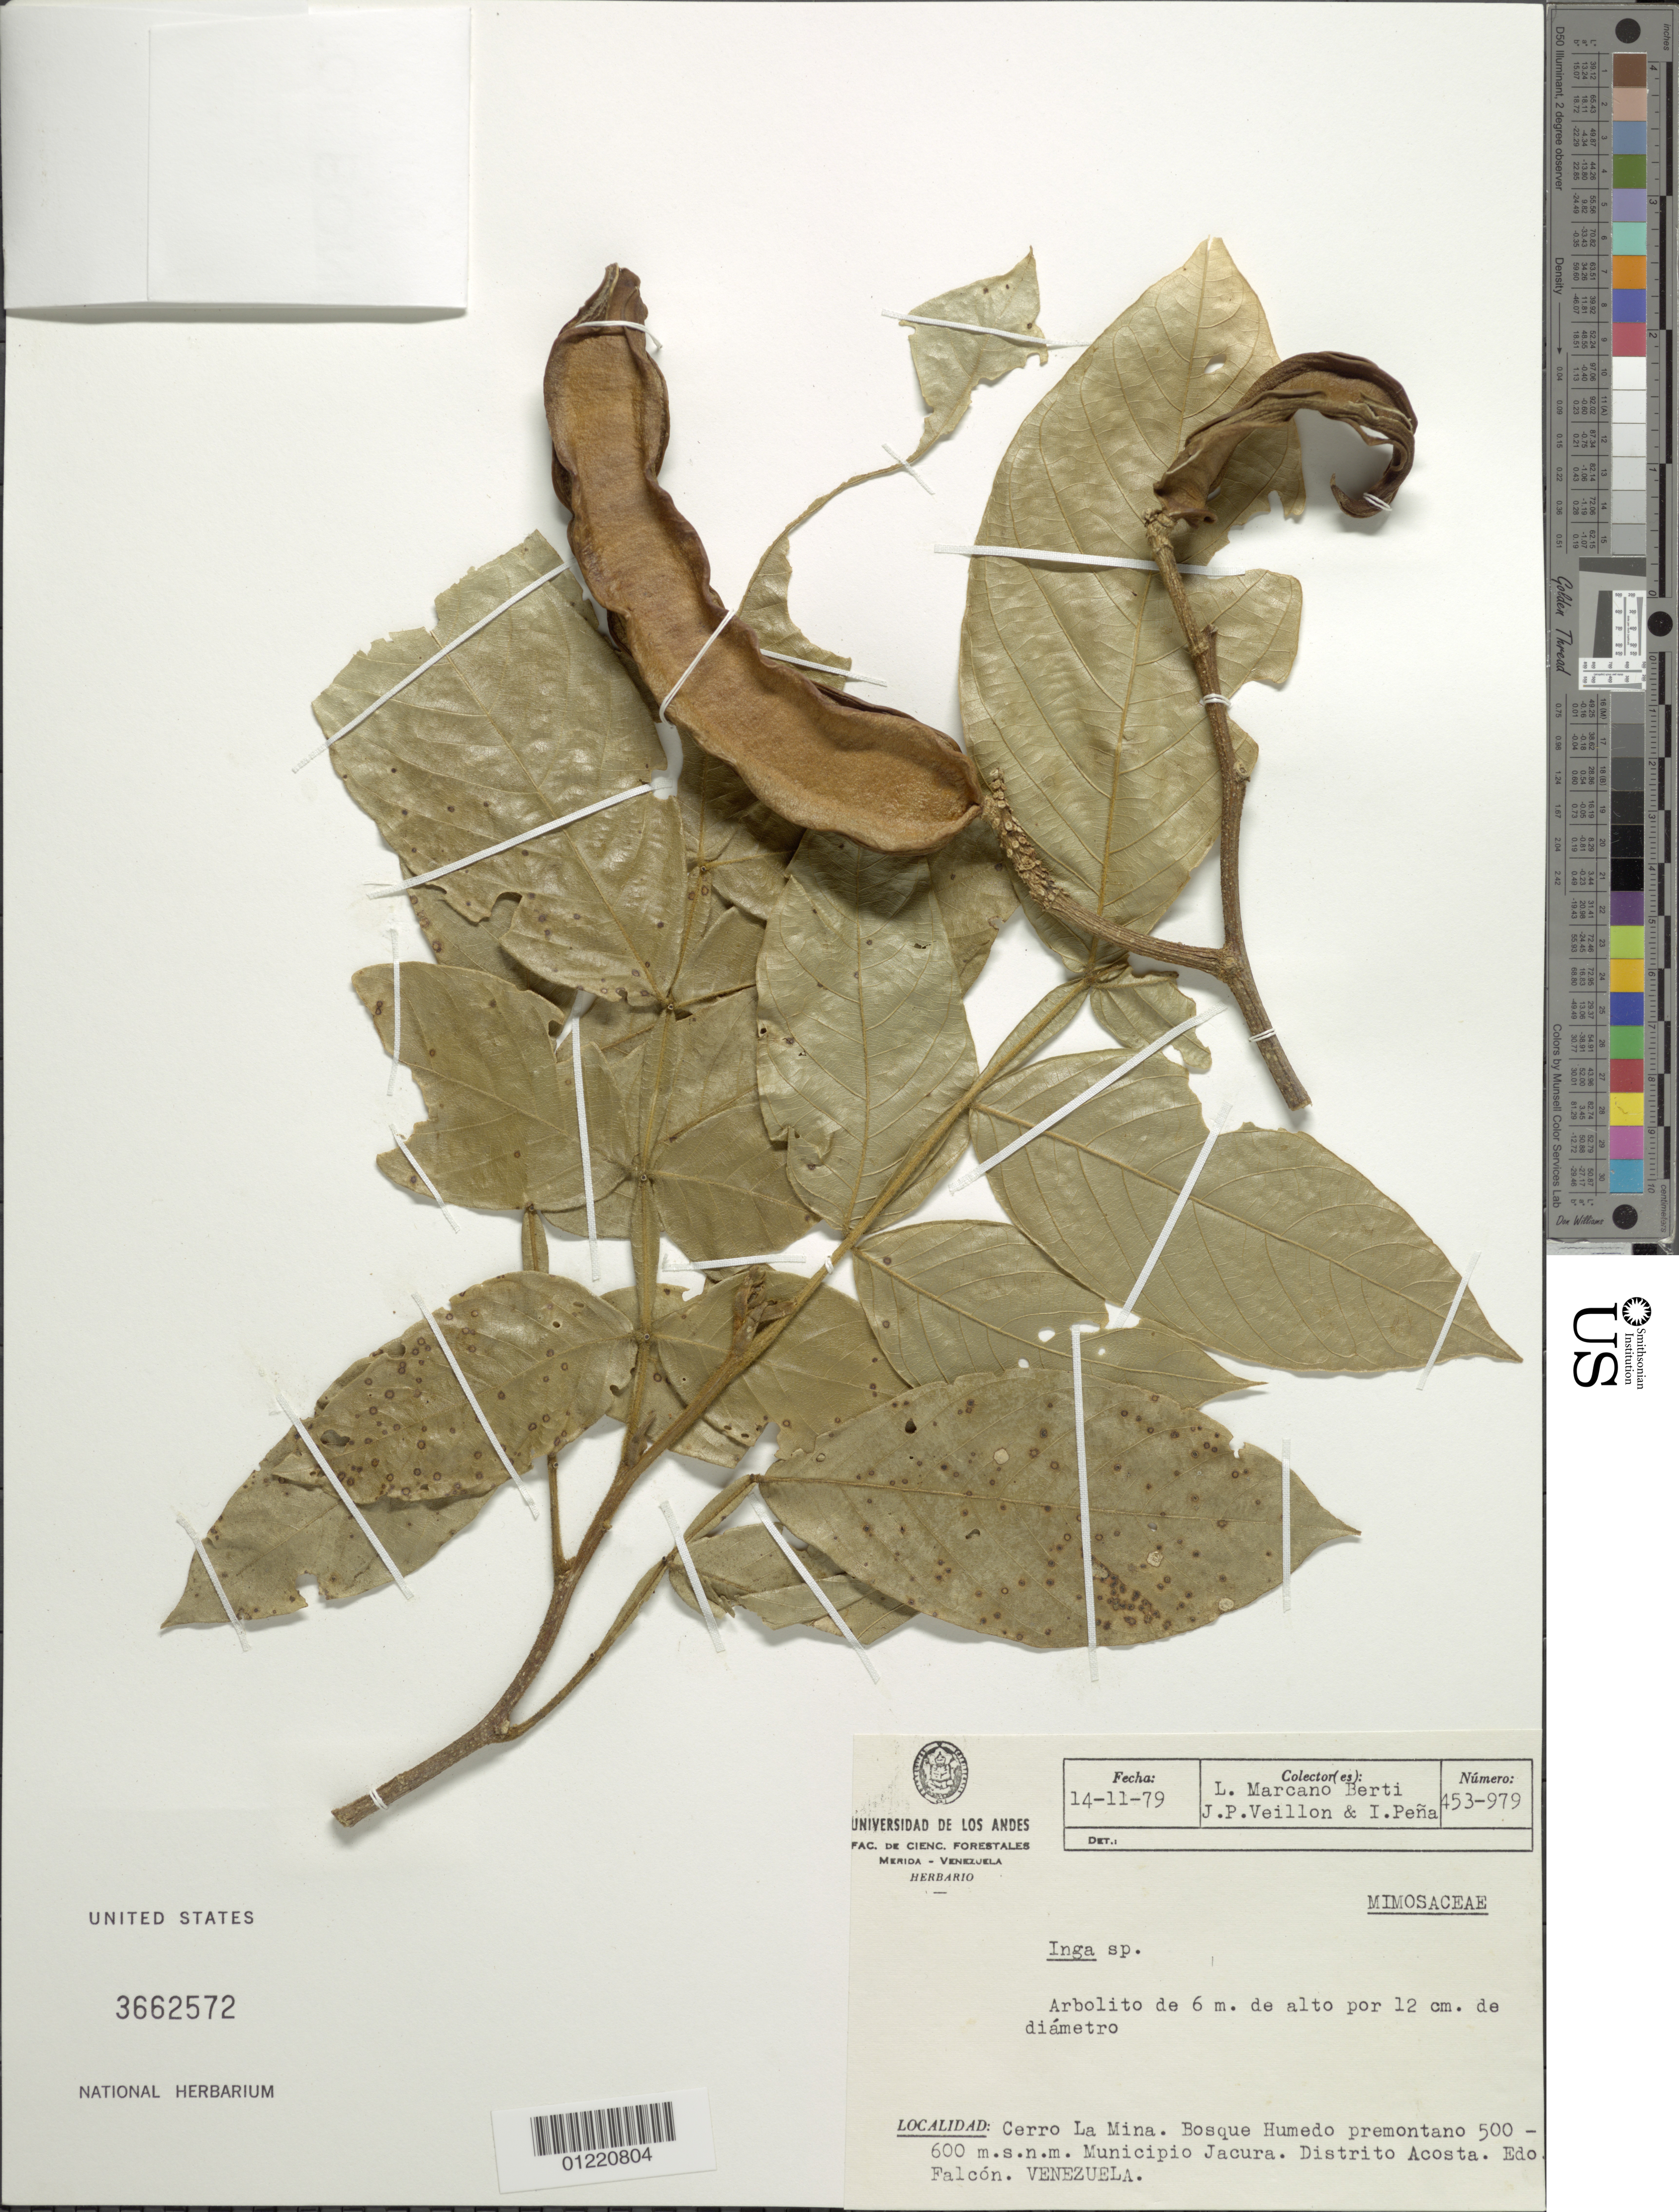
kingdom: Plantae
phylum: Tracheophyta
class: Magnoliopsida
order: Fabales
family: Fabaceae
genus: Inga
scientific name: Inga sp.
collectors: L. Marcano-Berti, J. Veillon & I. Pena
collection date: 1979-11-14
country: Venezuela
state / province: Falcón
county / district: Jacura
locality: Cerro la Mina. Municipio Jacura. Dist. Acosta.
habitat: Bosque humedo premontano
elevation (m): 500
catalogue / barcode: US 3662572